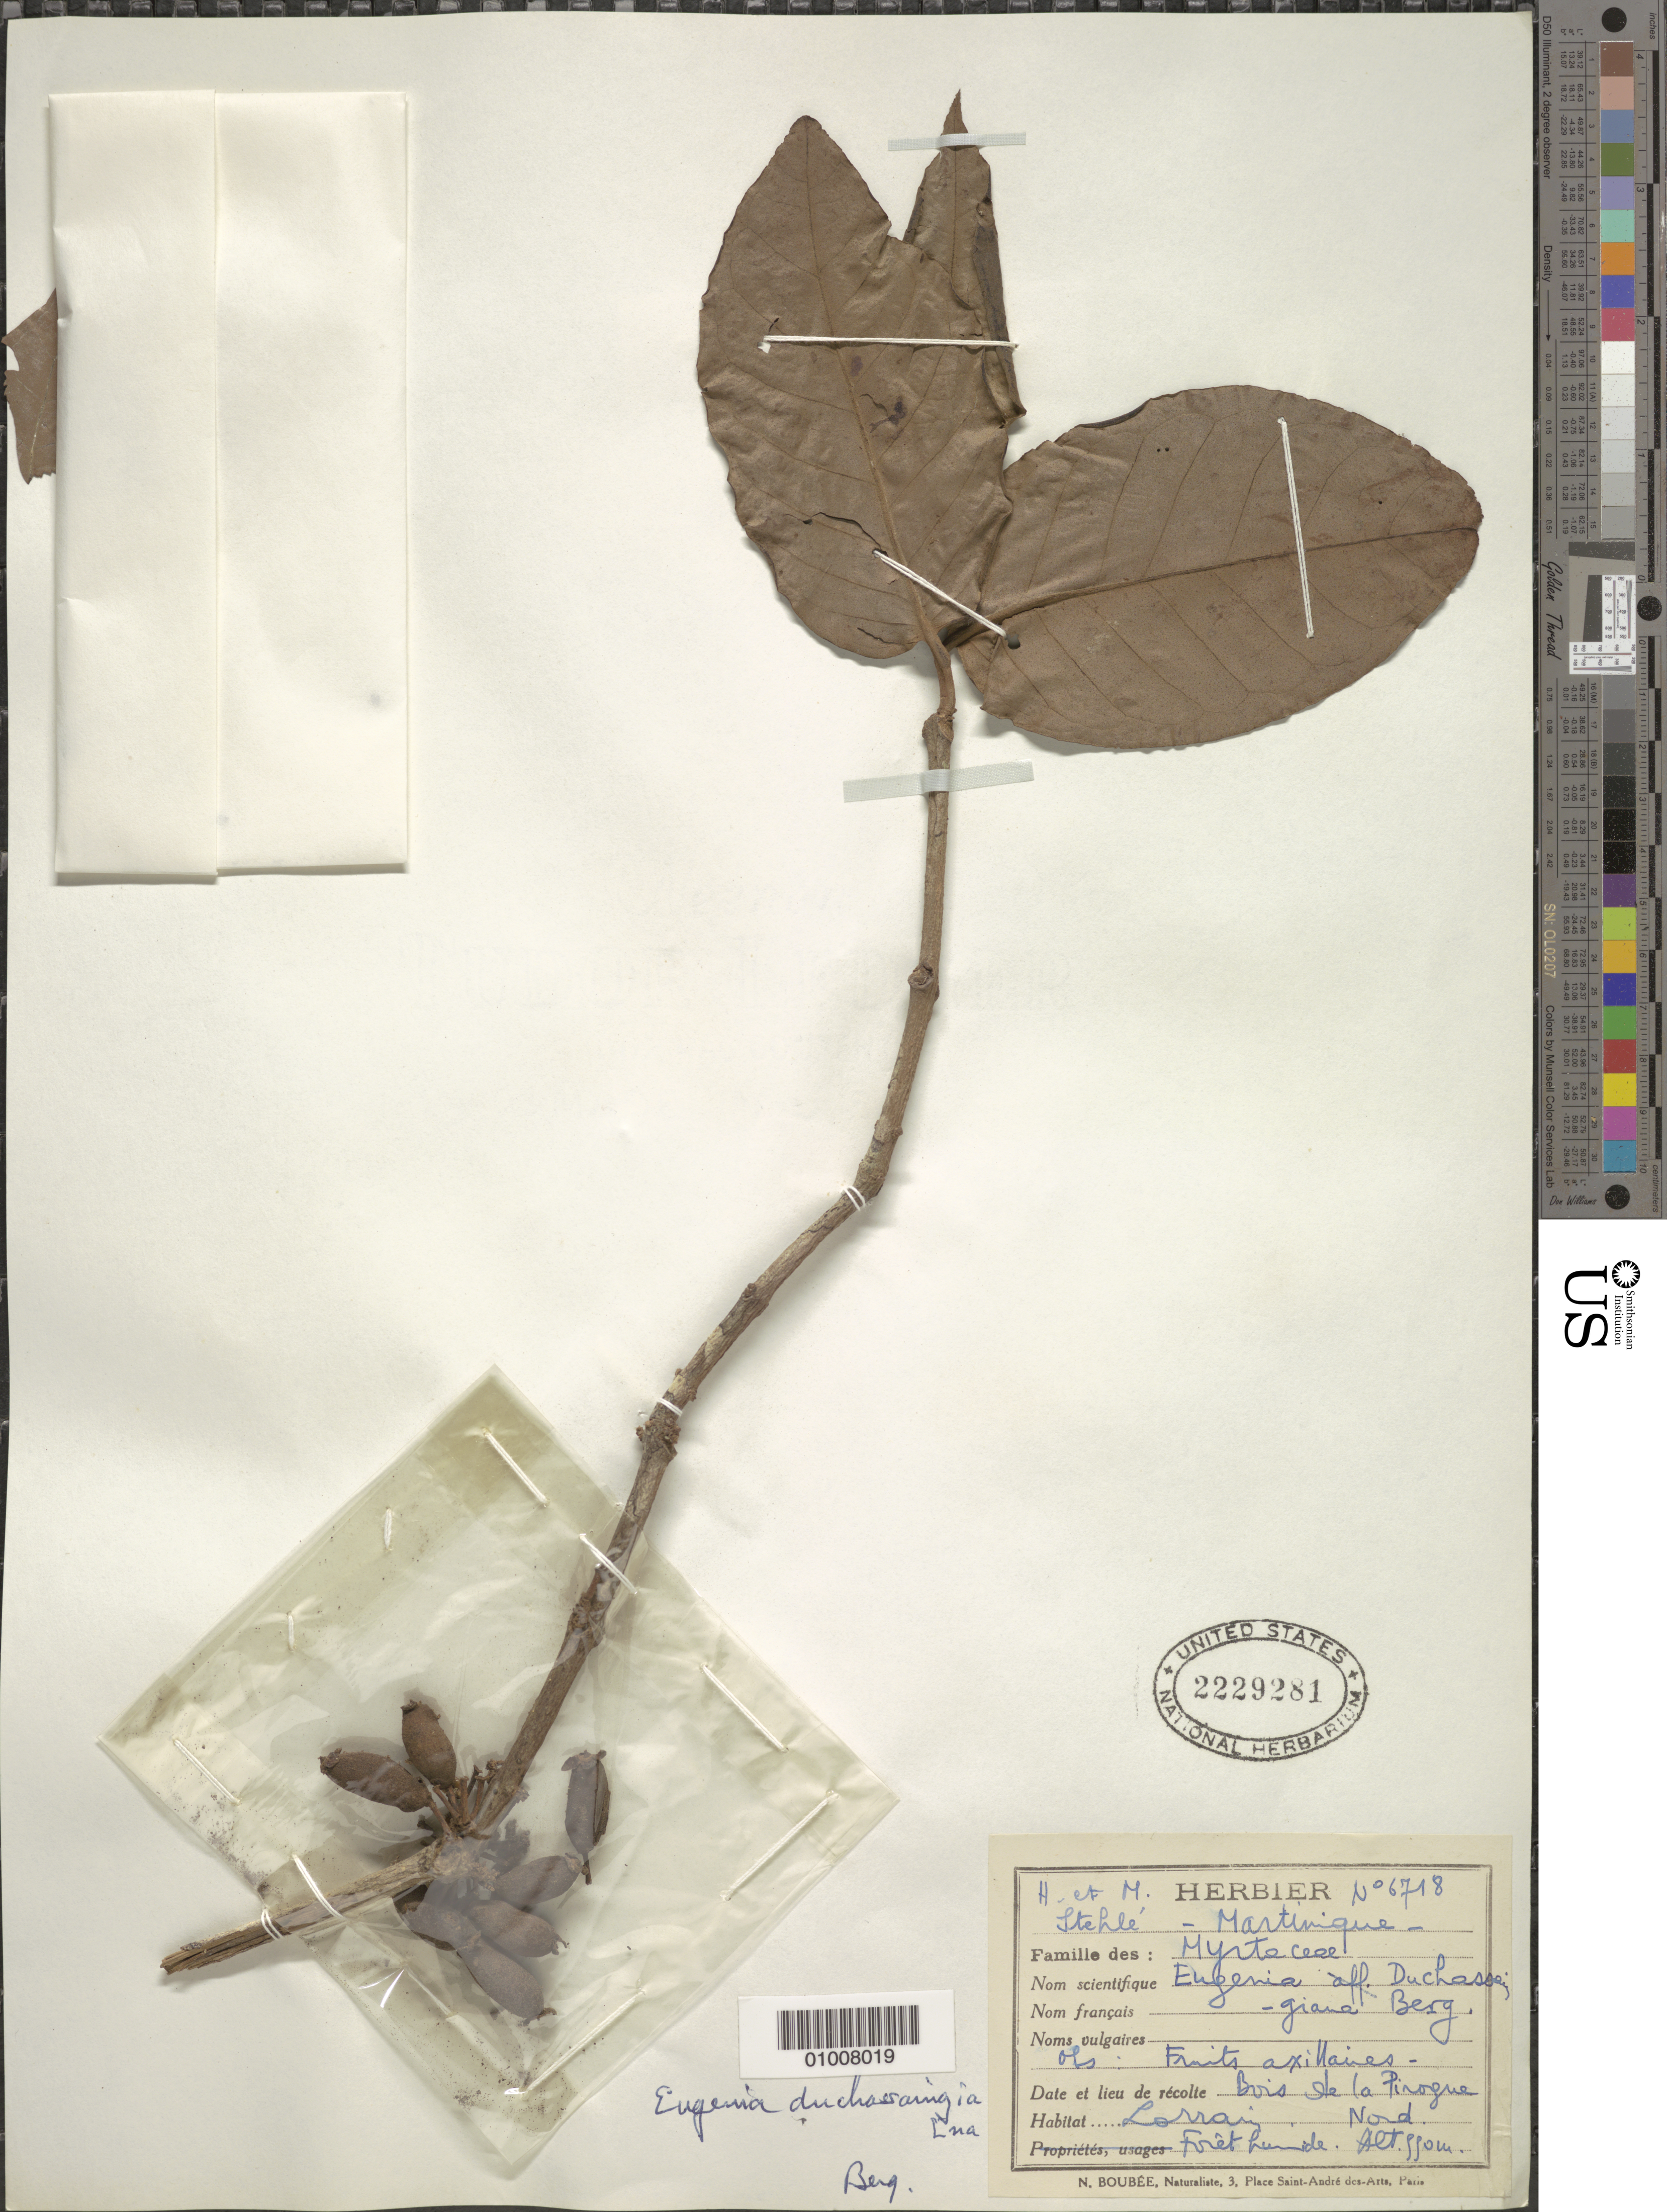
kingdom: Plantae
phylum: Tracheophyta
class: Magnoliopsida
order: Myrtales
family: Myrtaceae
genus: Eugenia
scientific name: Eugenia duchassaingiana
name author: O. Berg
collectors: H. Stehlé & M. Stehlé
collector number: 6718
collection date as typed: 1900 to -- --- 1999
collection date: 1900/1999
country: Martinique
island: Martinique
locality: Lorrain. Nord. Bois de la Pirogue.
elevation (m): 880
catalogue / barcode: US 2229281